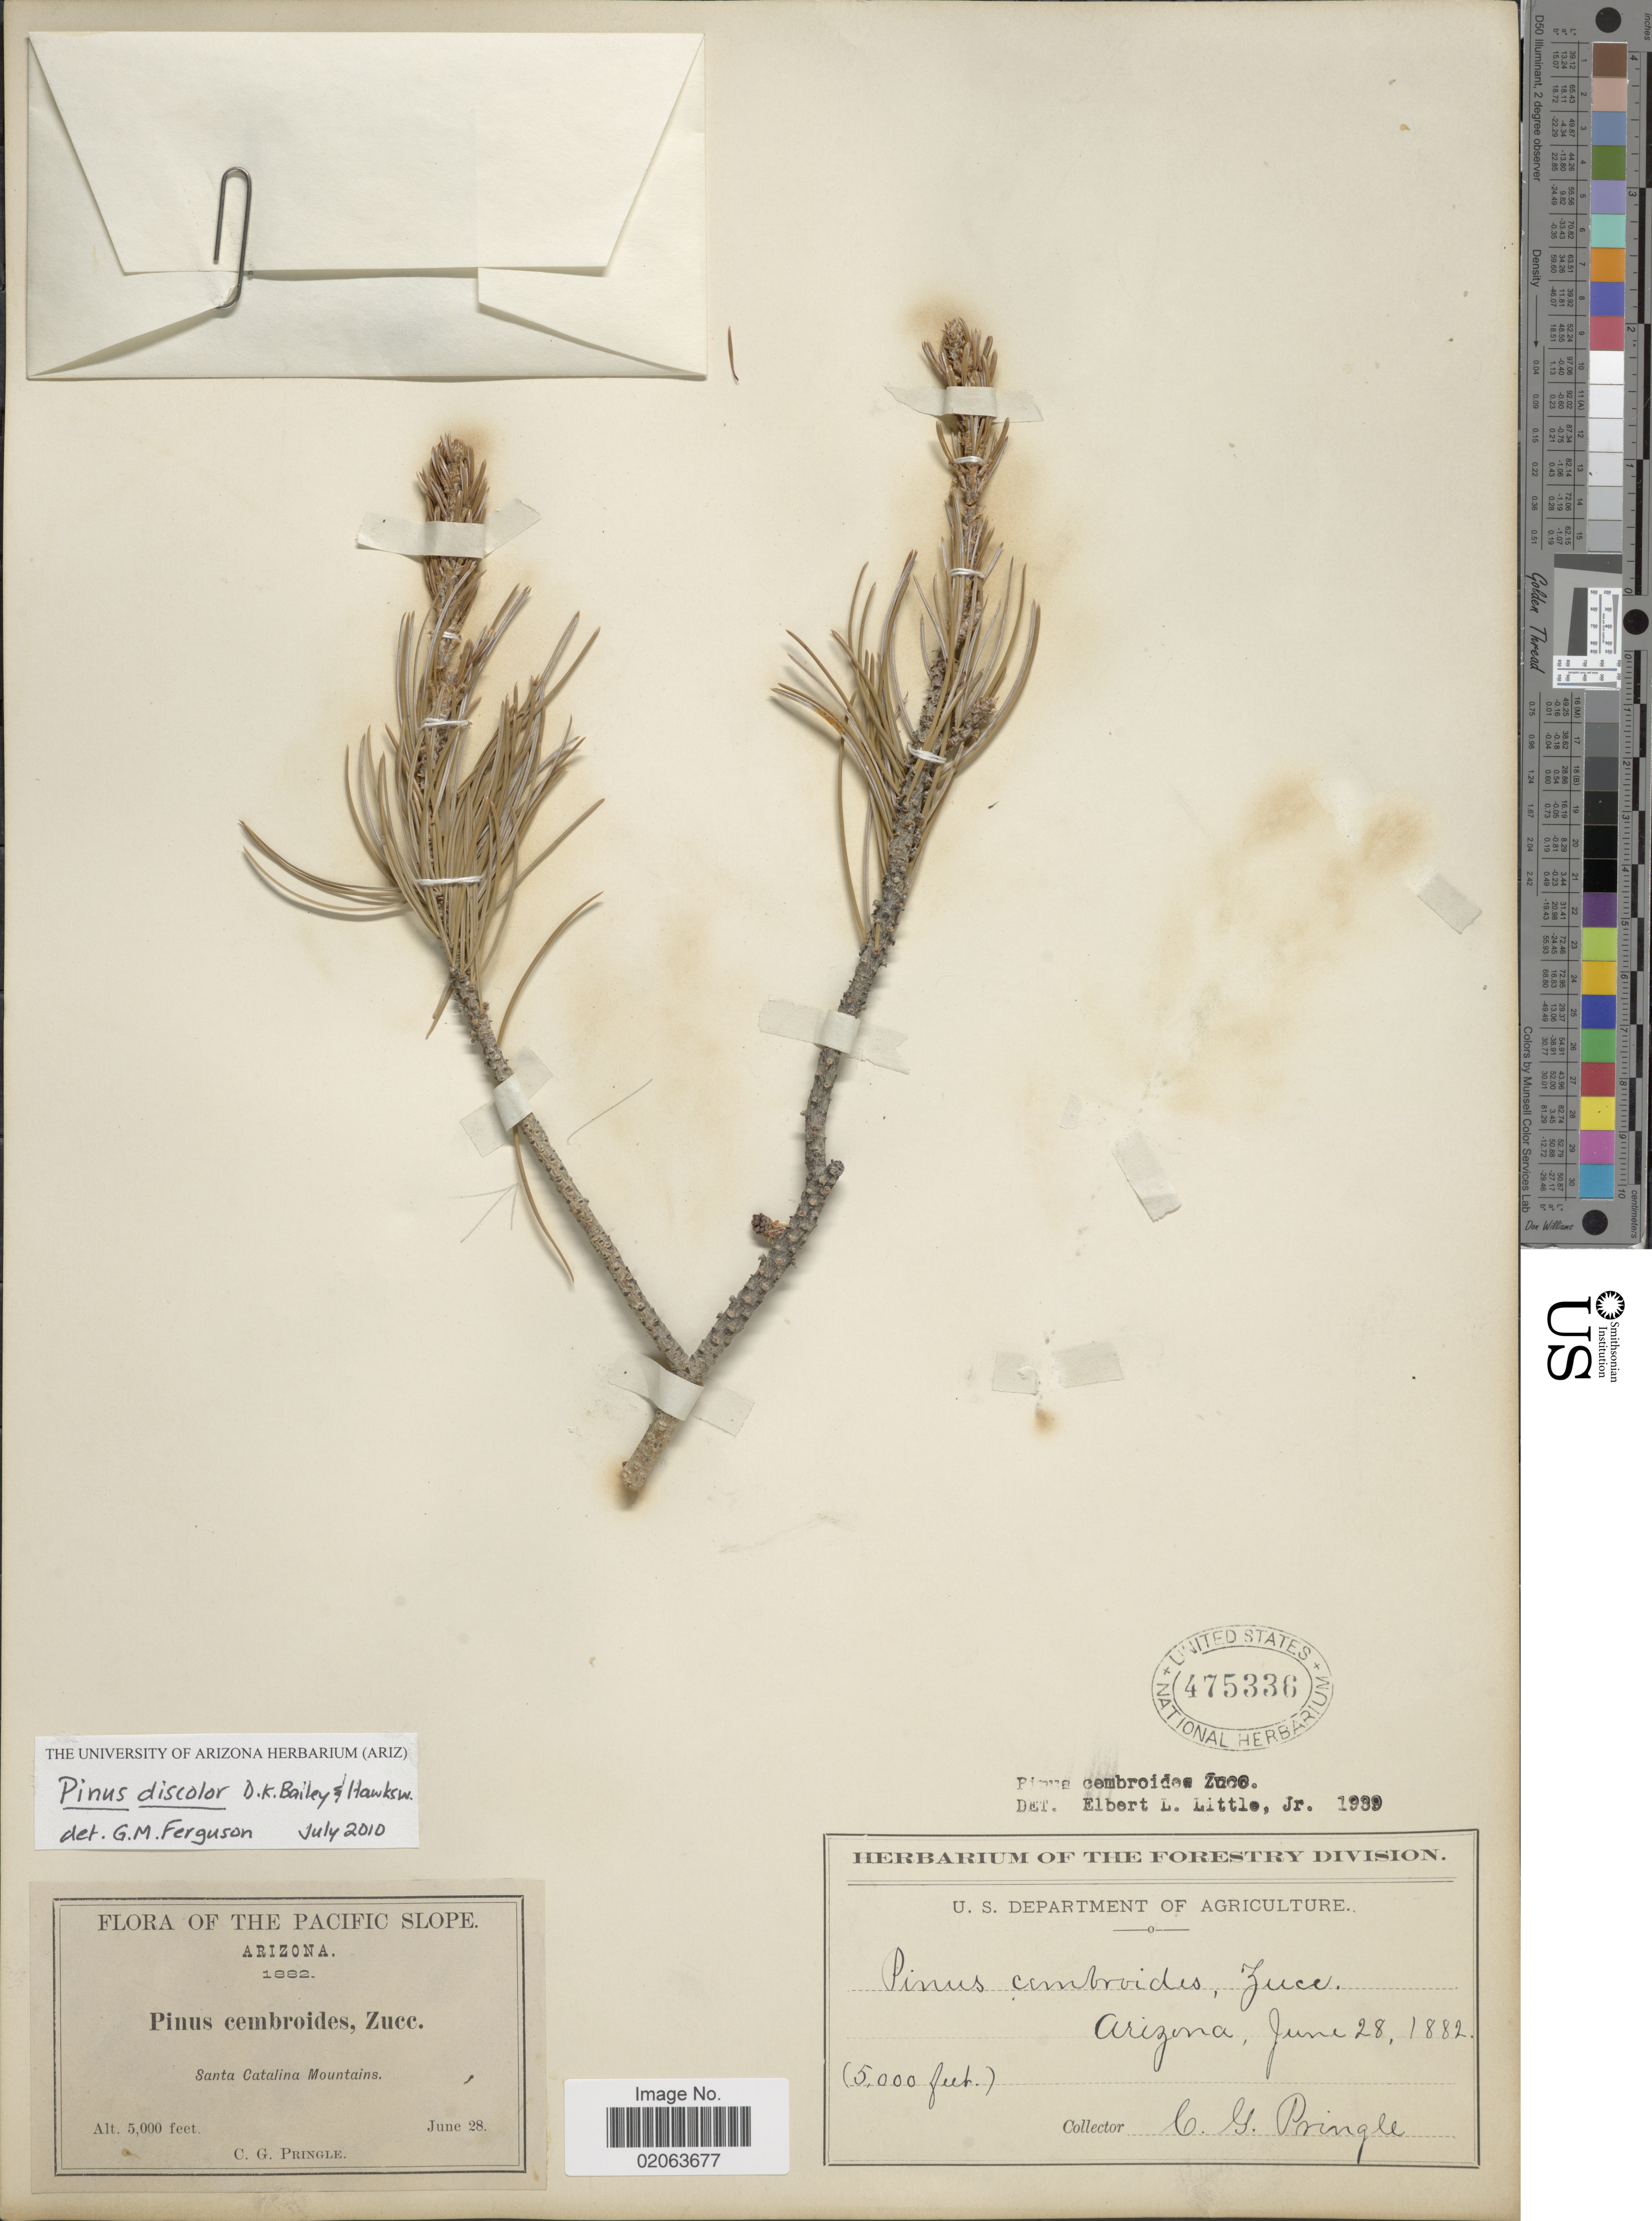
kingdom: Plantae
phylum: Tracheophyta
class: Pinopsida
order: Pinales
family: Pinaceae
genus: Pinus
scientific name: Pinus discolor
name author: D.K. Bailey & Hawksw.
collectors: C. G. Pringle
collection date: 1882-06-28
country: United States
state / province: Arizona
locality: Santa Catalina Mountains. The Pacific Slope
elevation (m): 1524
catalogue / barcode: US 475336